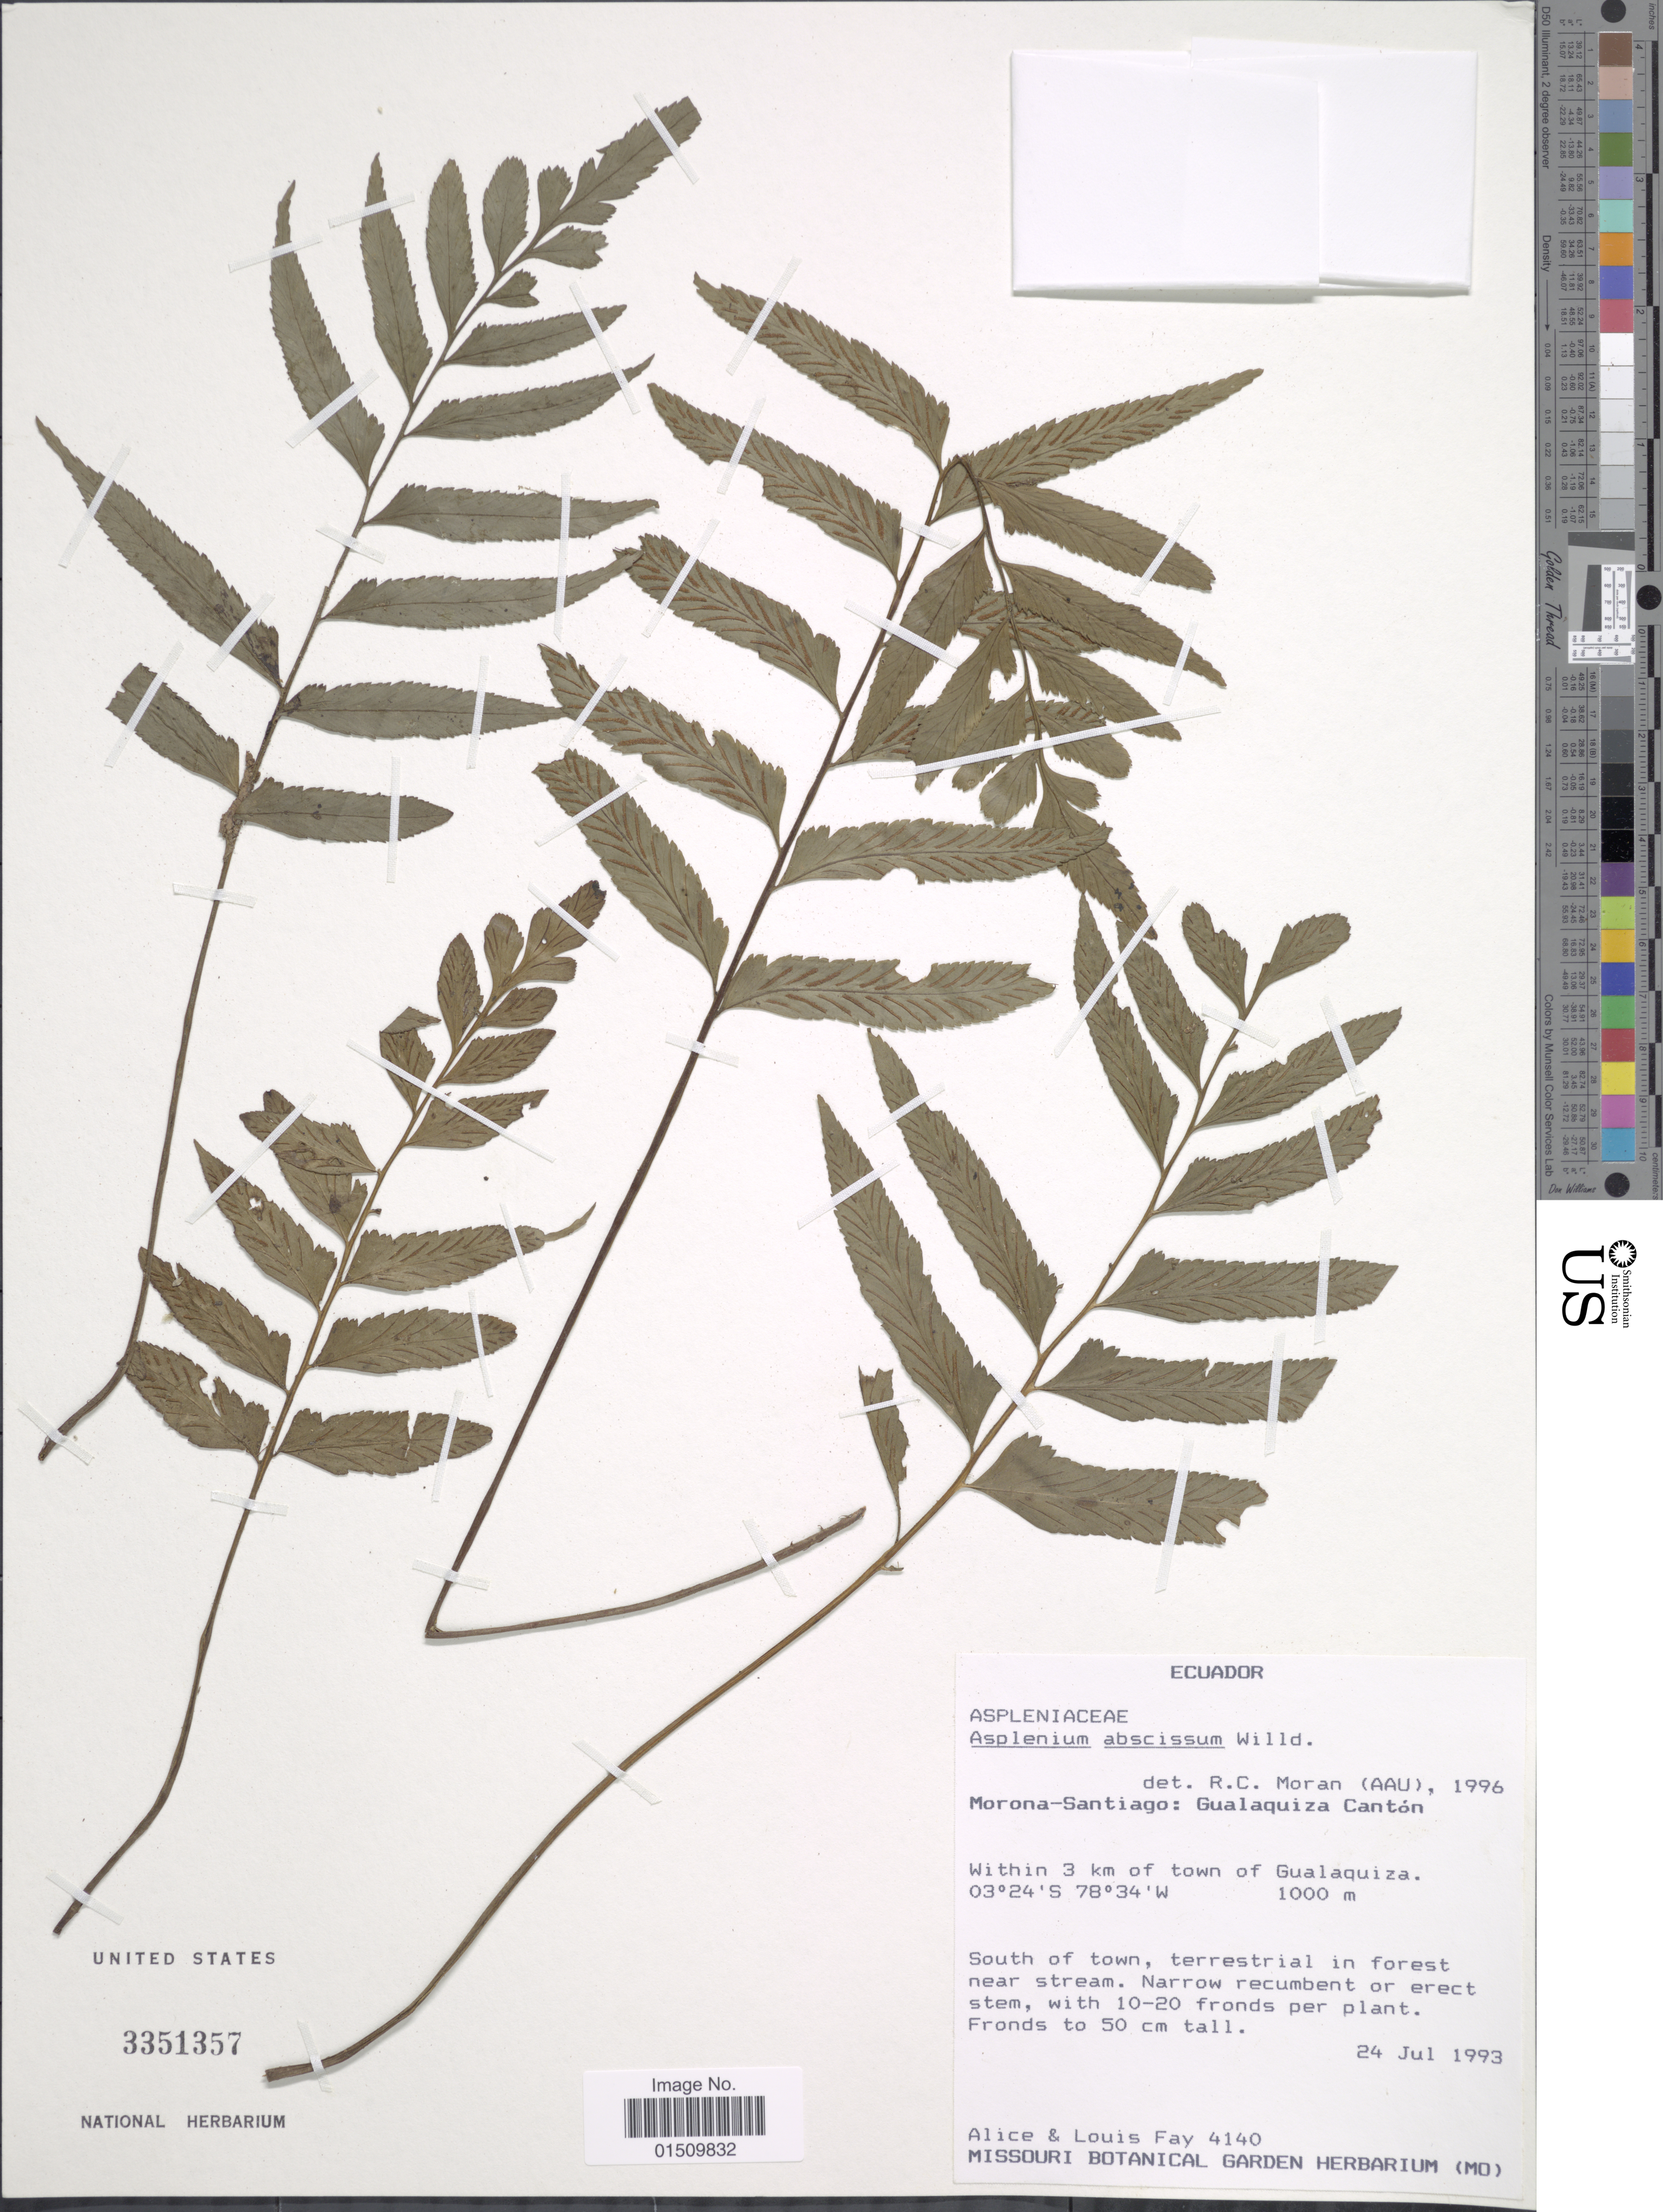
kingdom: Plantae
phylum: Tracheophyta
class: Polypodiopsida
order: Polypodiales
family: Aspleniaceae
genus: Asplenium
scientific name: Asplenium abscissum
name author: Willd.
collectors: A. Fay & L. Fay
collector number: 4140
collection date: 1993-07-24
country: Ecuador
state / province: Morona-Santiago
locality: Ecuador, Gualaquiza Canton, within 3 km of town of Gualaquiza.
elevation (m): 1000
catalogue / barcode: US 3351357